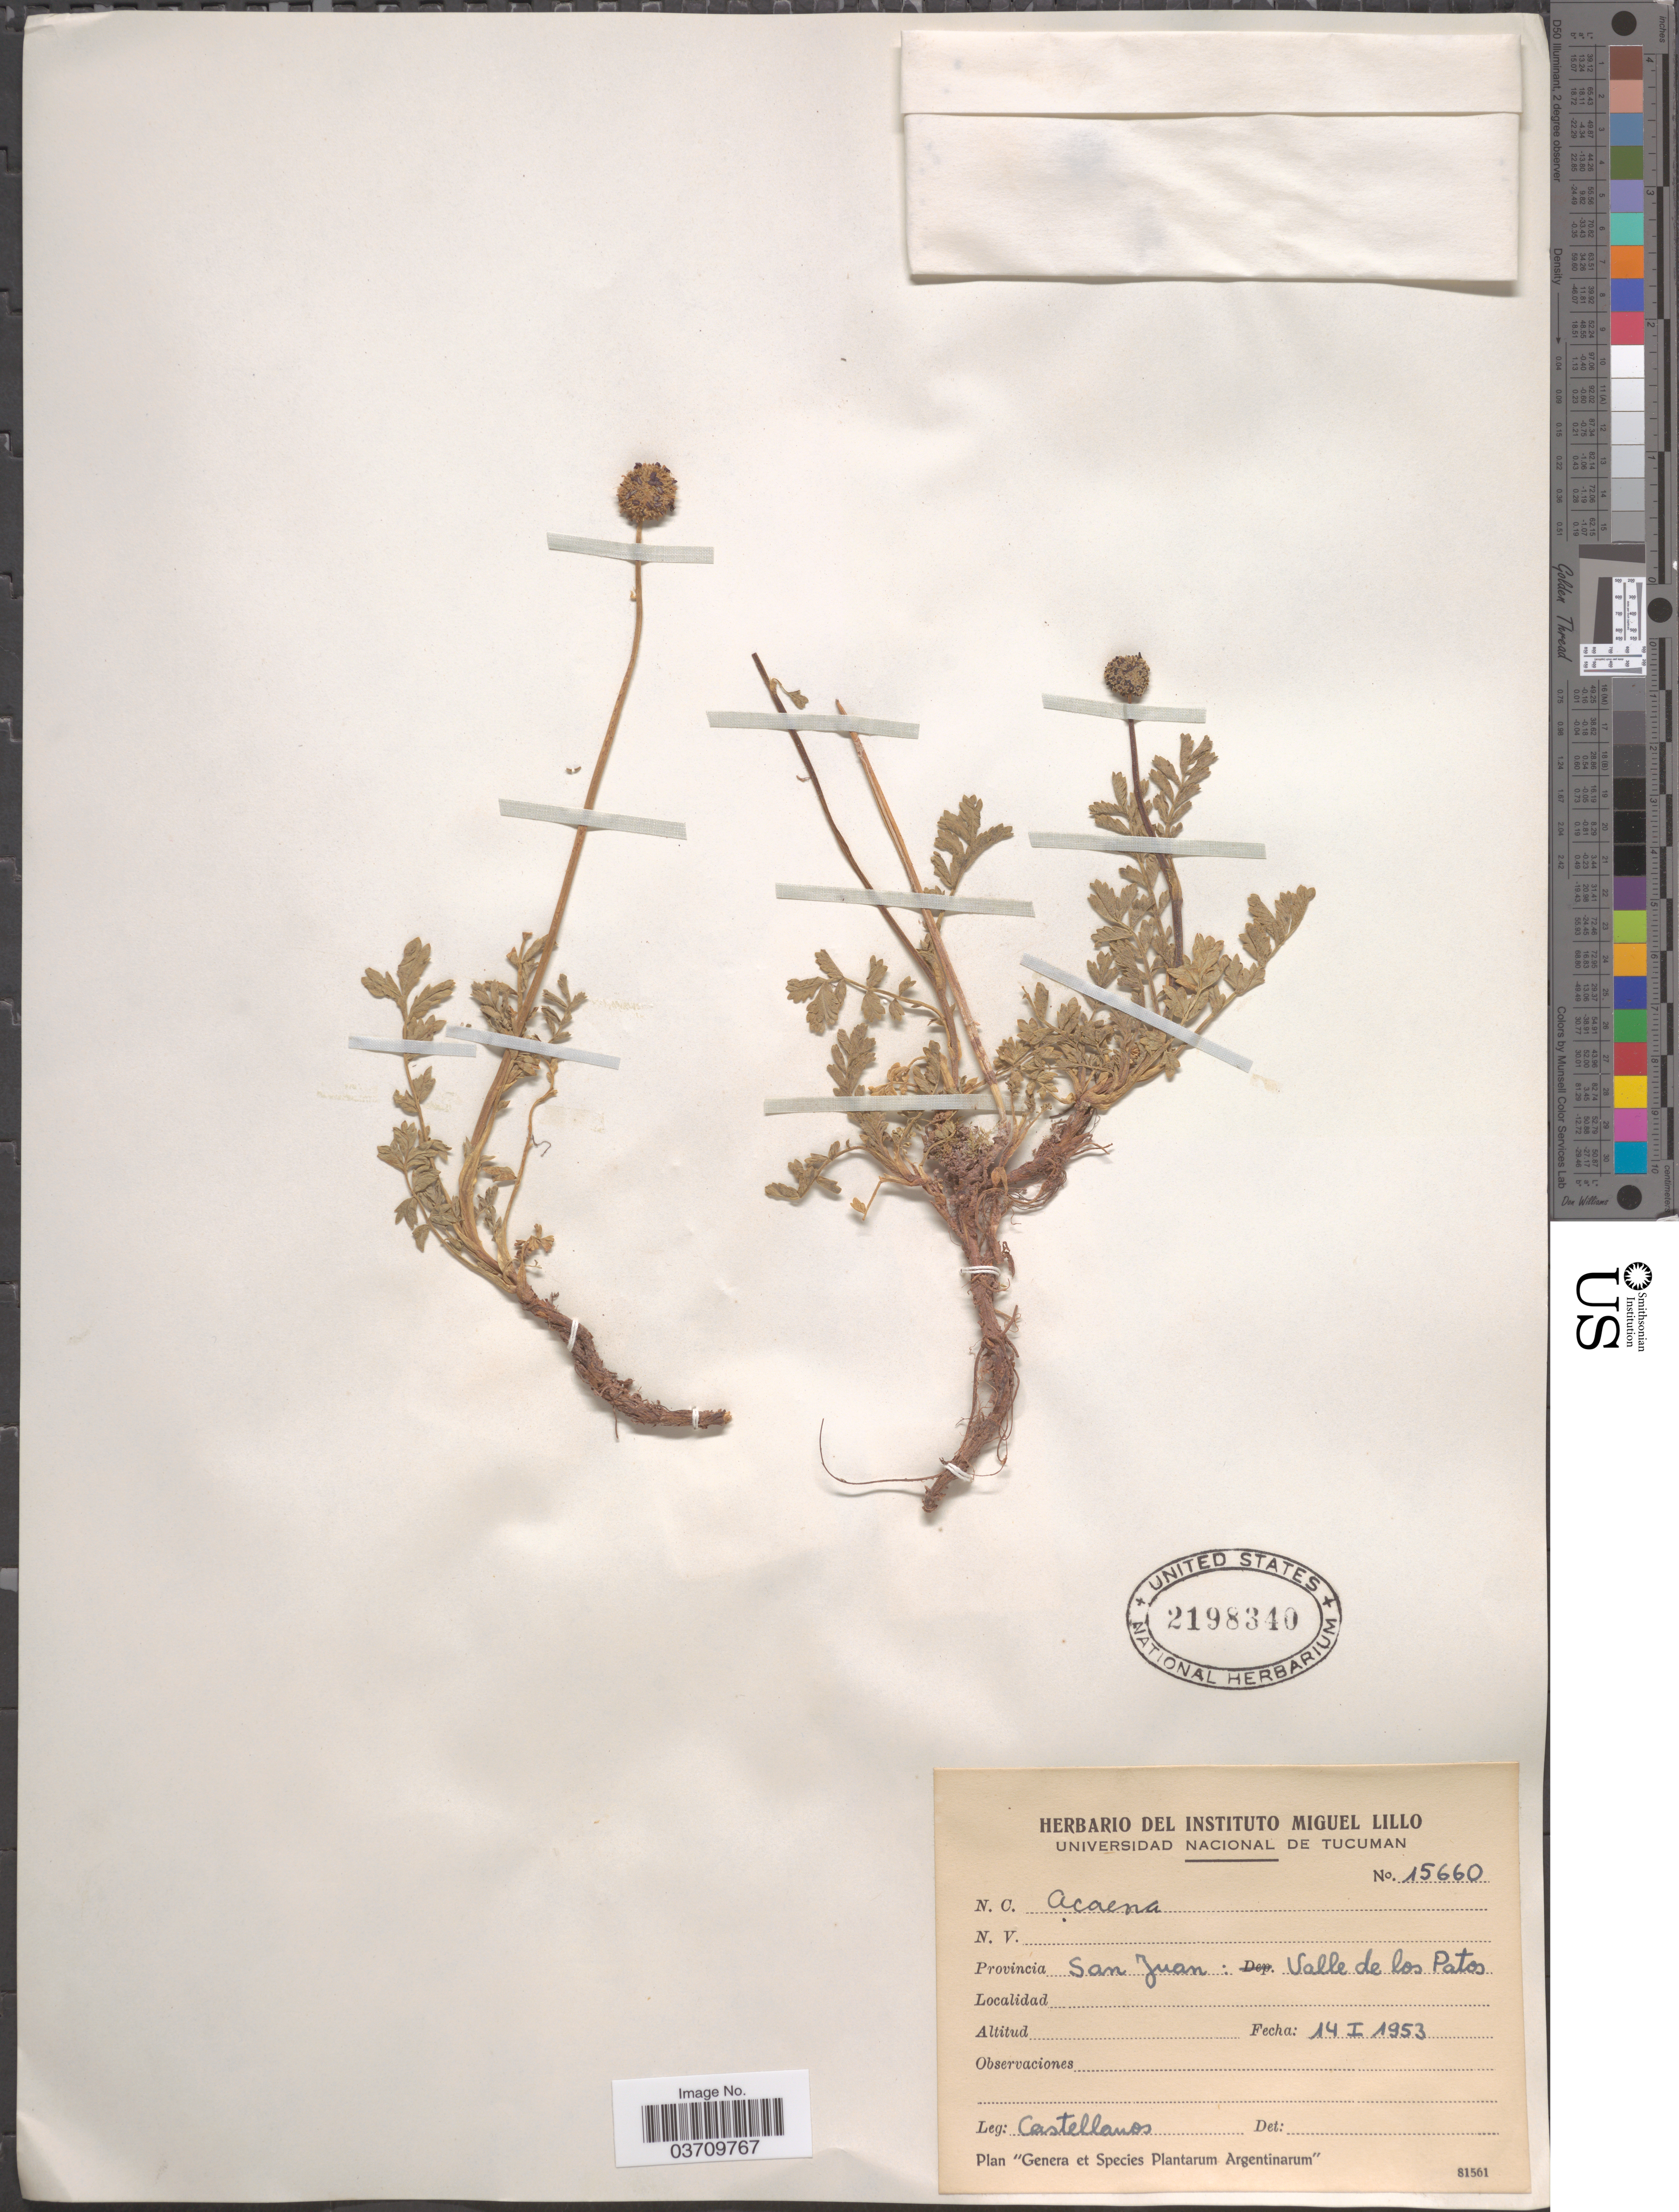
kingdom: Plantae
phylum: Tracheophyta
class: Magnoliopsida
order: Rosales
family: Rosaceae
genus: Acaena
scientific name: Acaena sp.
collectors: -- Castellanos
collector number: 15660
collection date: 1953-01-14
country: Argentina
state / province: San Juan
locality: Valle de los Patos.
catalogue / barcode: US 2198340